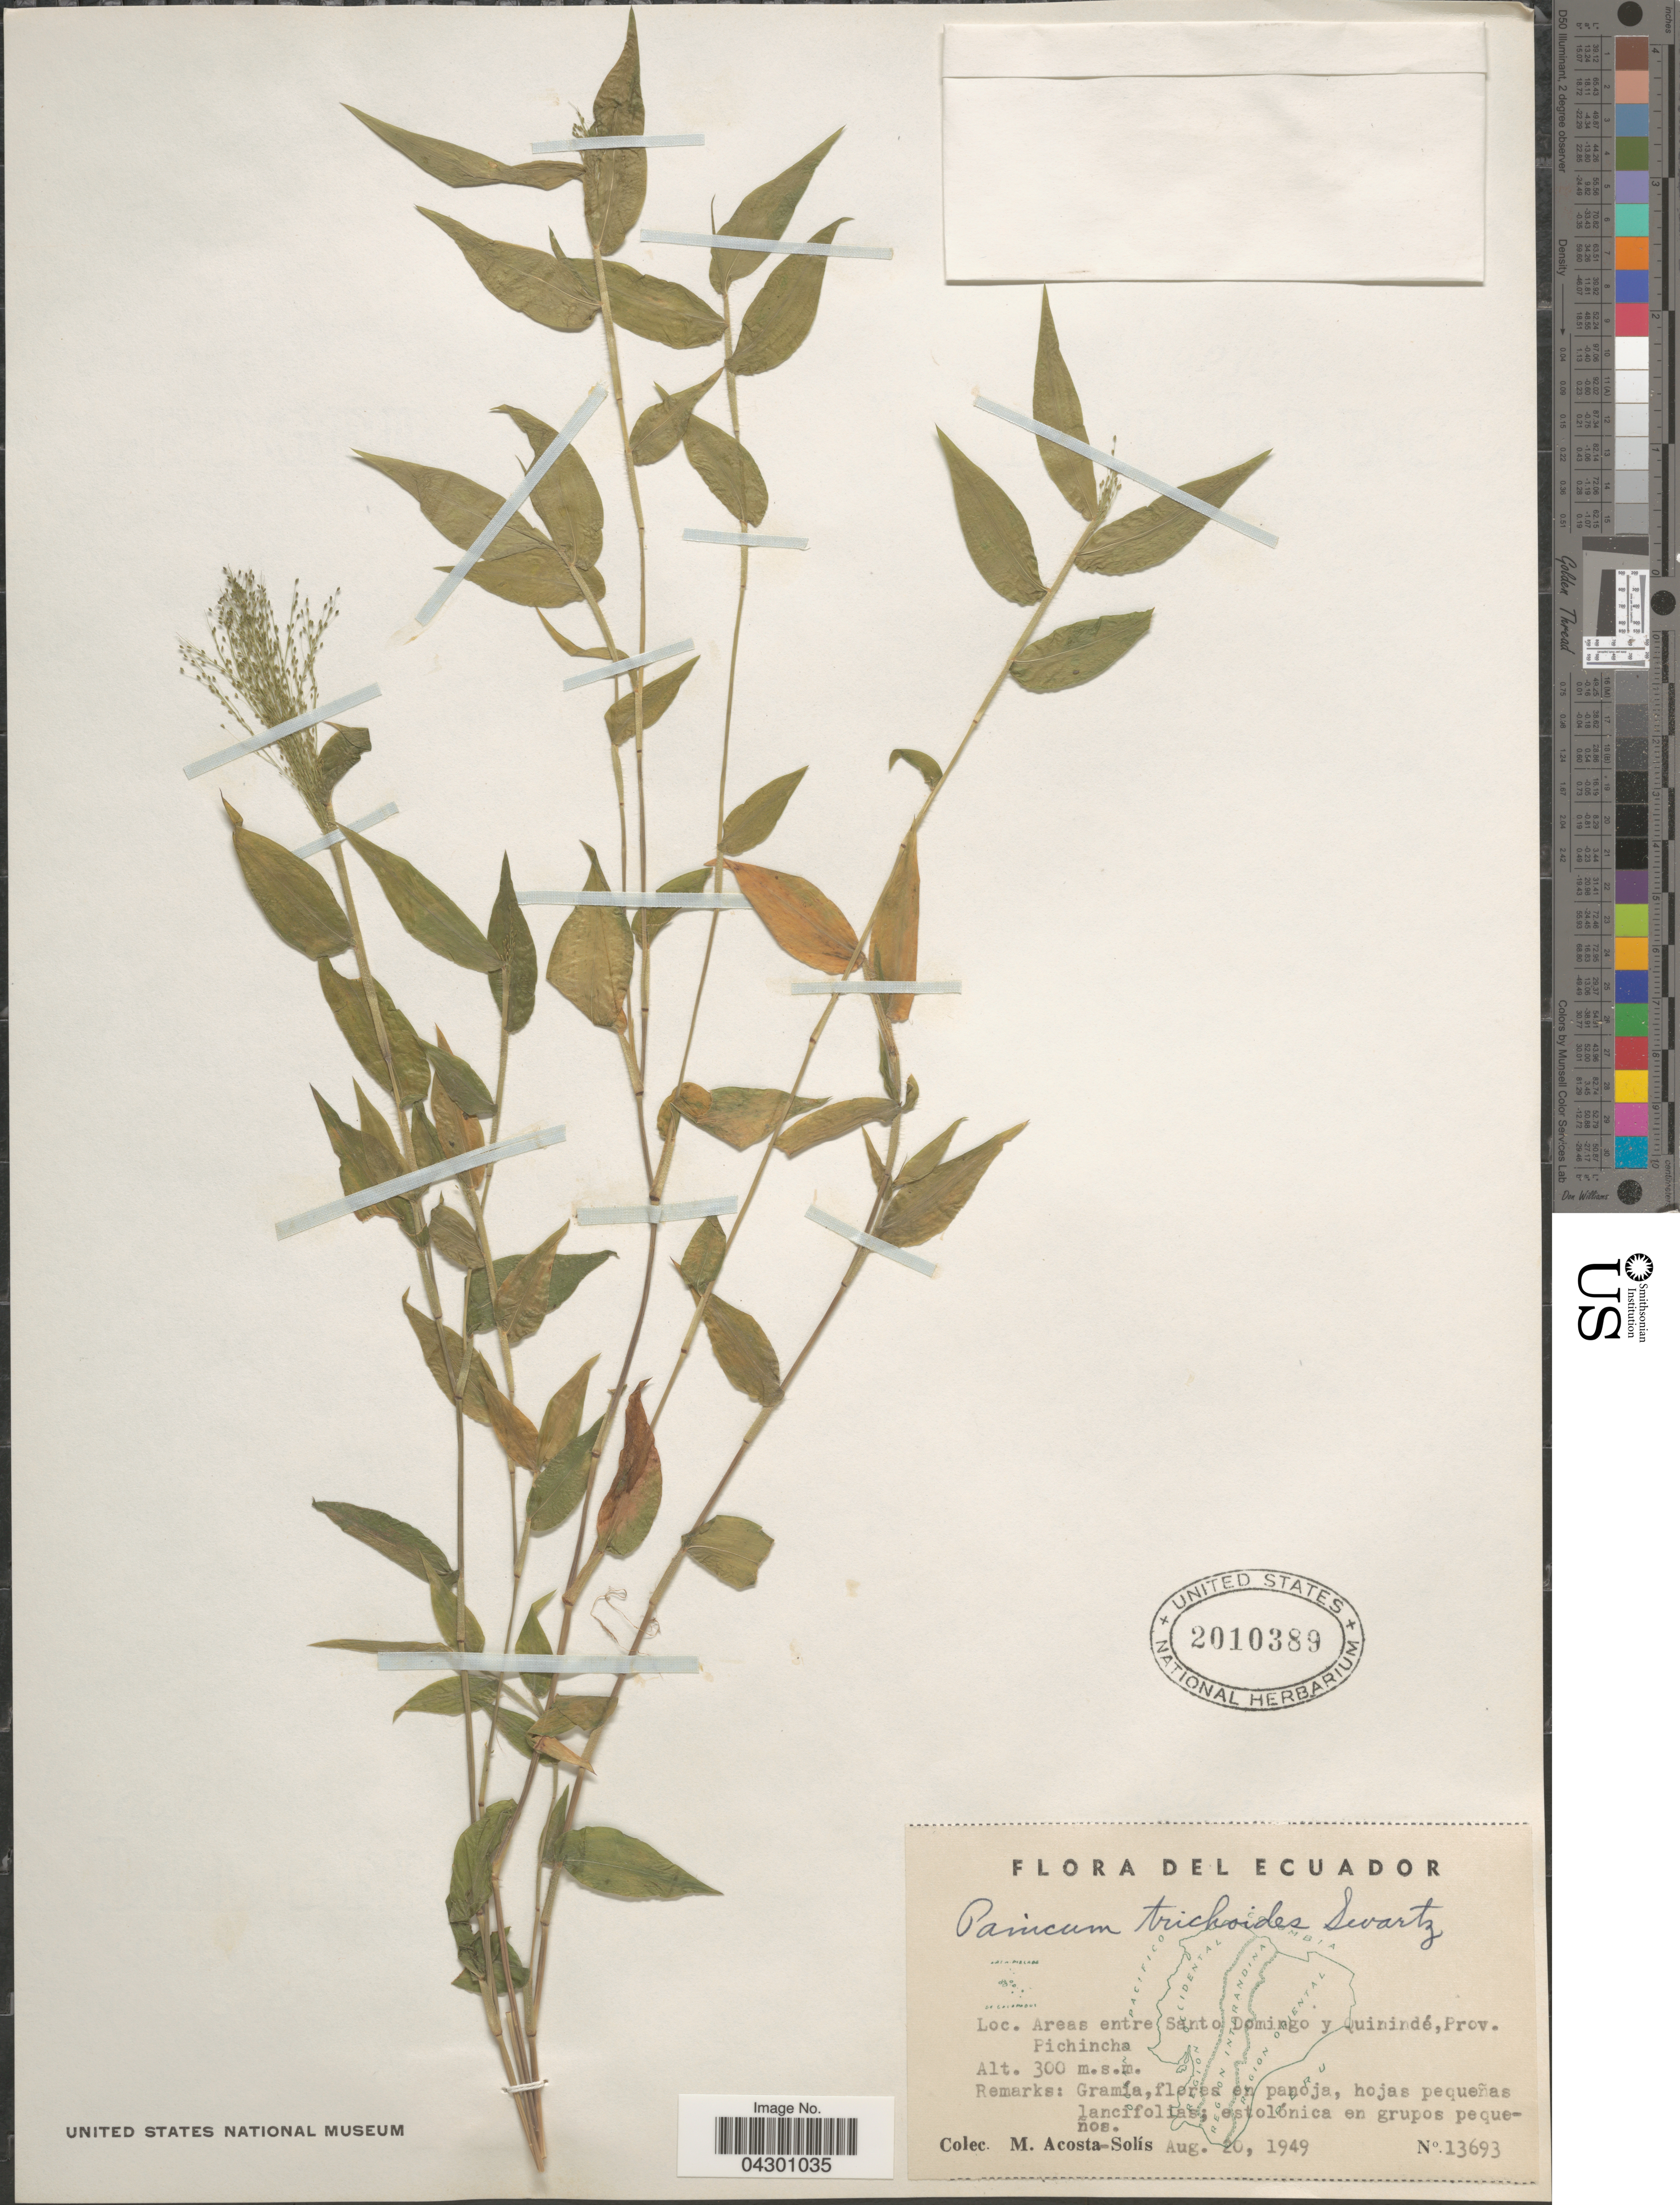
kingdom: Plantae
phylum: Tracheophyta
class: Liliopsida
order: Poales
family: Poaceae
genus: Panicum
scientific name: Panicum trichoides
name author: Sw.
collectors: M. Acosta Solis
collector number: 13693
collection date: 1949-08-20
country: Ecuador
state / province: Pichincha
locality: Areas entre Santo Domingo y Quinindé.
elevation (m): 300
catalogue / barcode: US 2010389